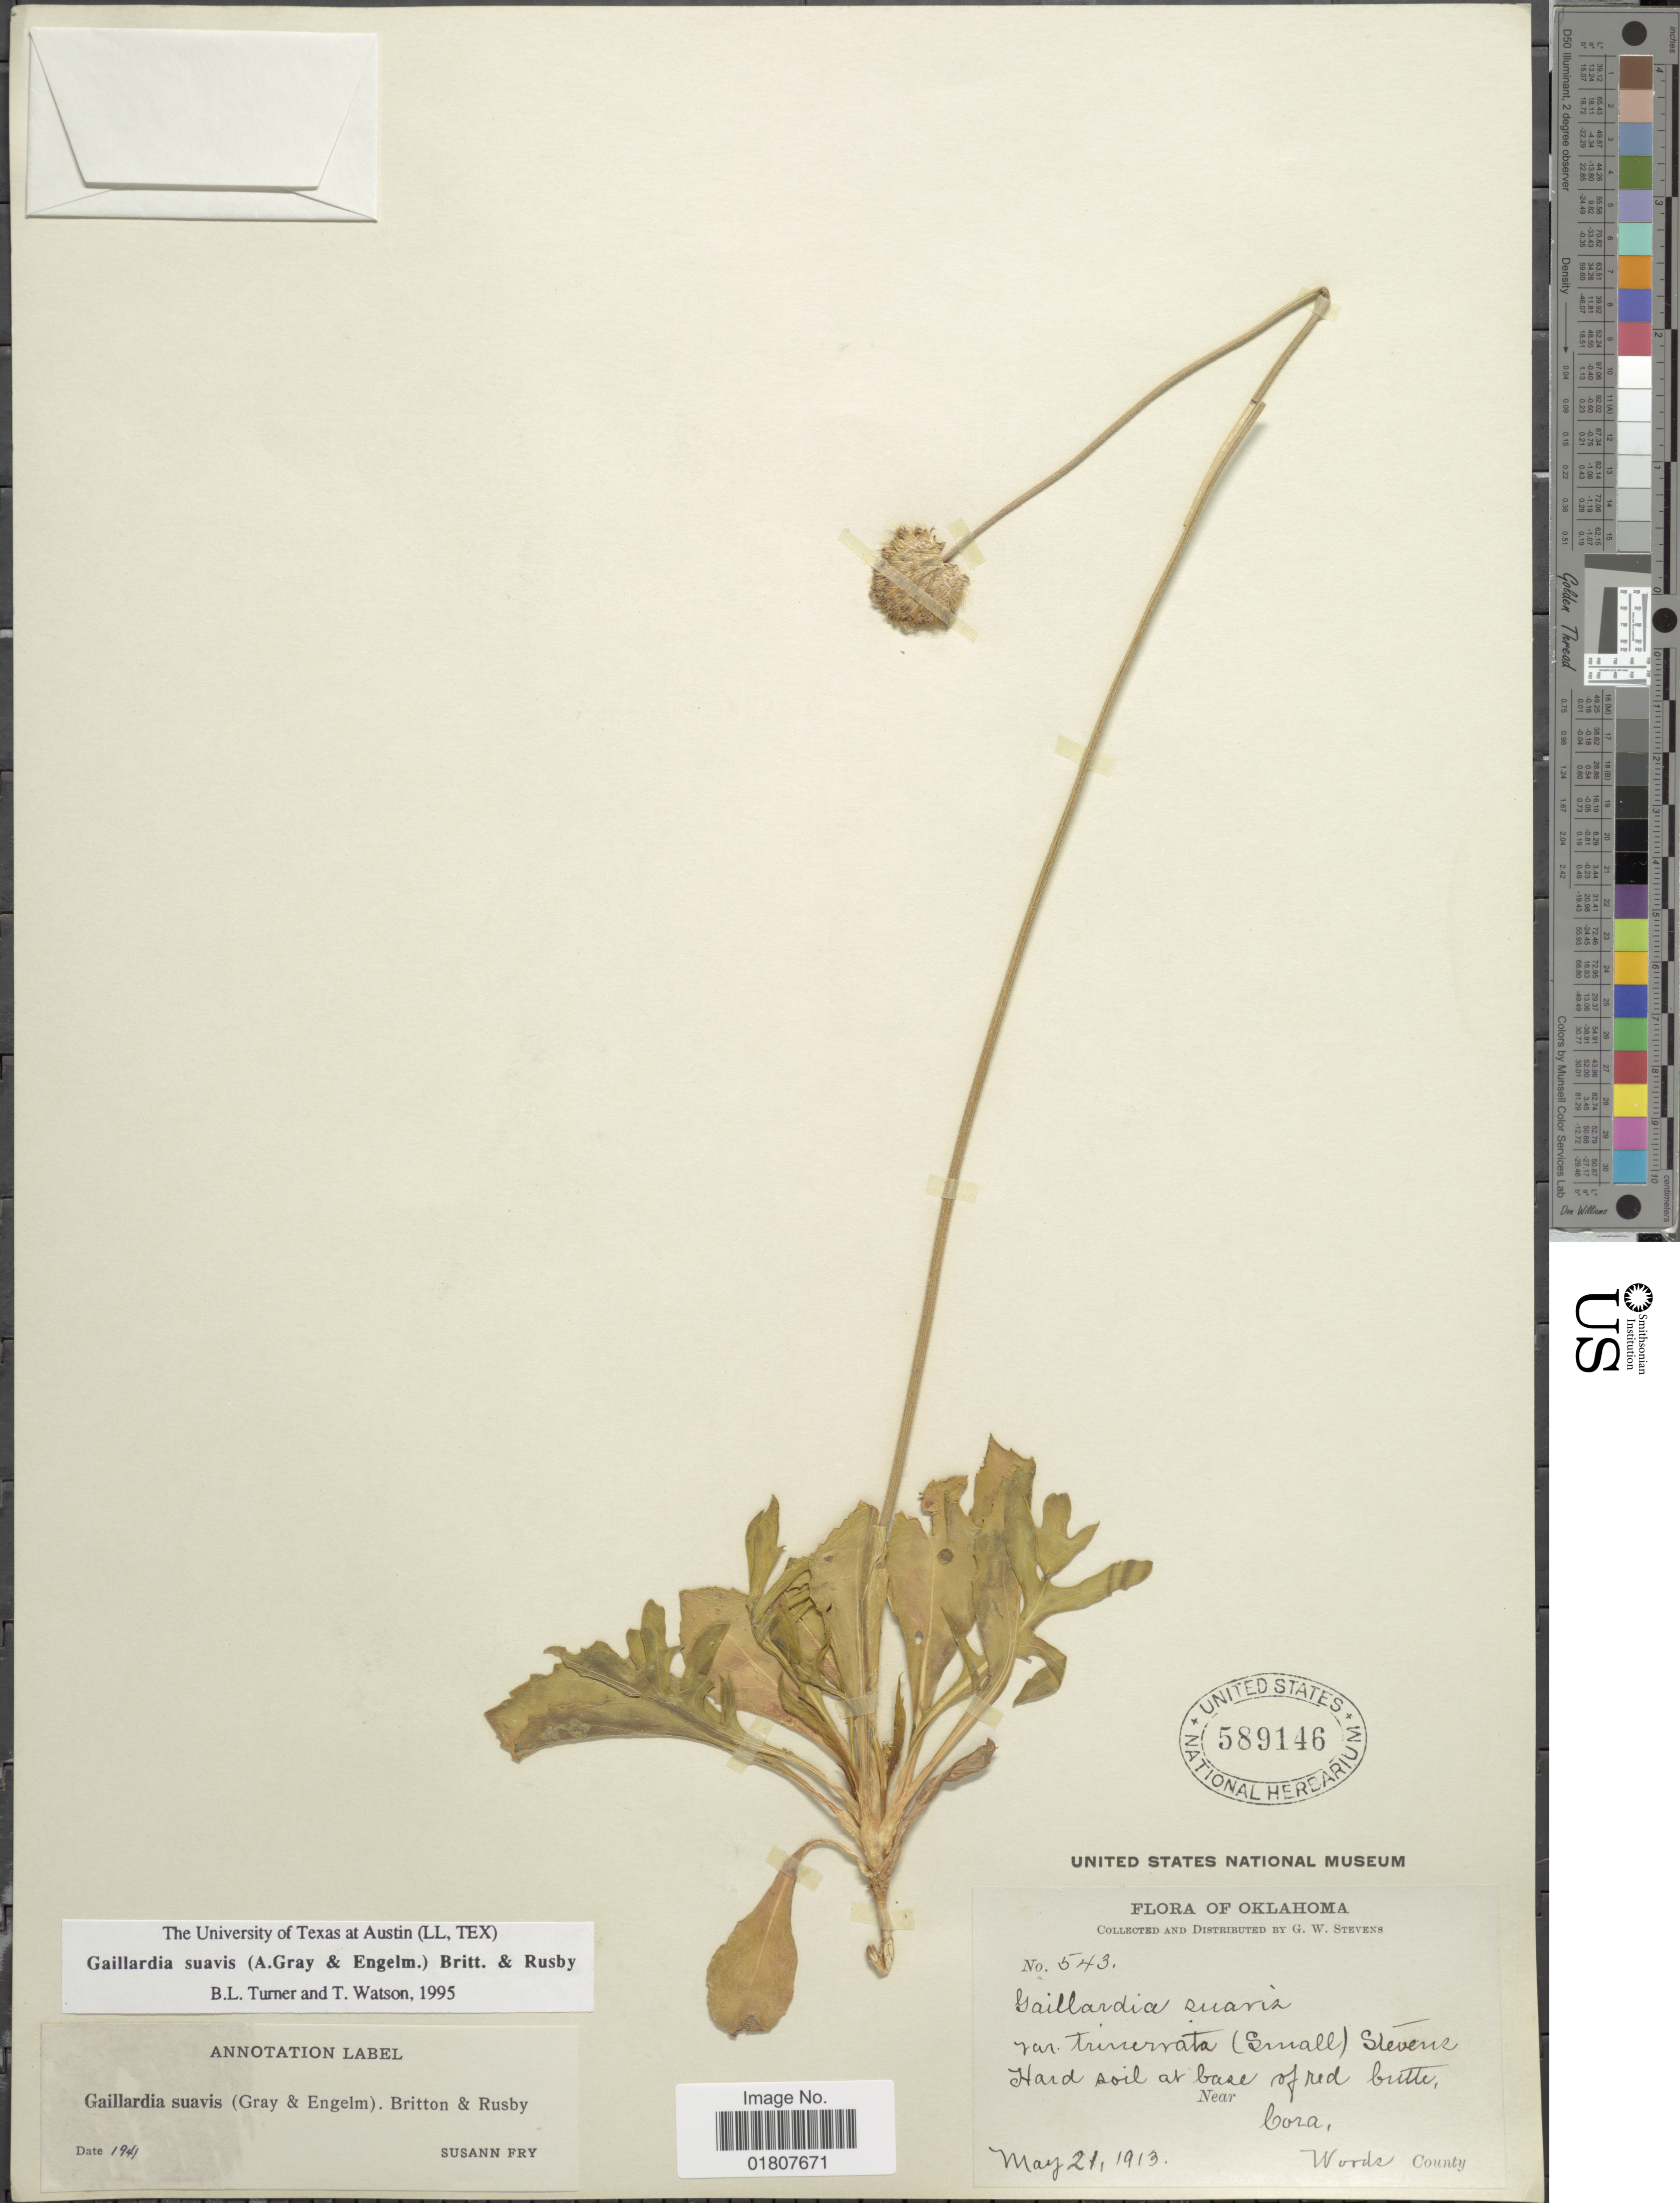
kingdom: Plantae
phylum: Tracheophyta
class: Magnoliopsida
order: Asterales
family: Asteraceae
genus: Gaillardia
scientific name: Gaillardia suavis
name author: (A. Gray & Engelm.) Britton & Rusby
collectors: G. W. Stevens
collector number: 543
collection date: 1913-05-21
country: United States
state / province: Oklahoma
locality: Hard soil at base of red butte, Near Cora, Woods County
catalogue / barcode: US 589146